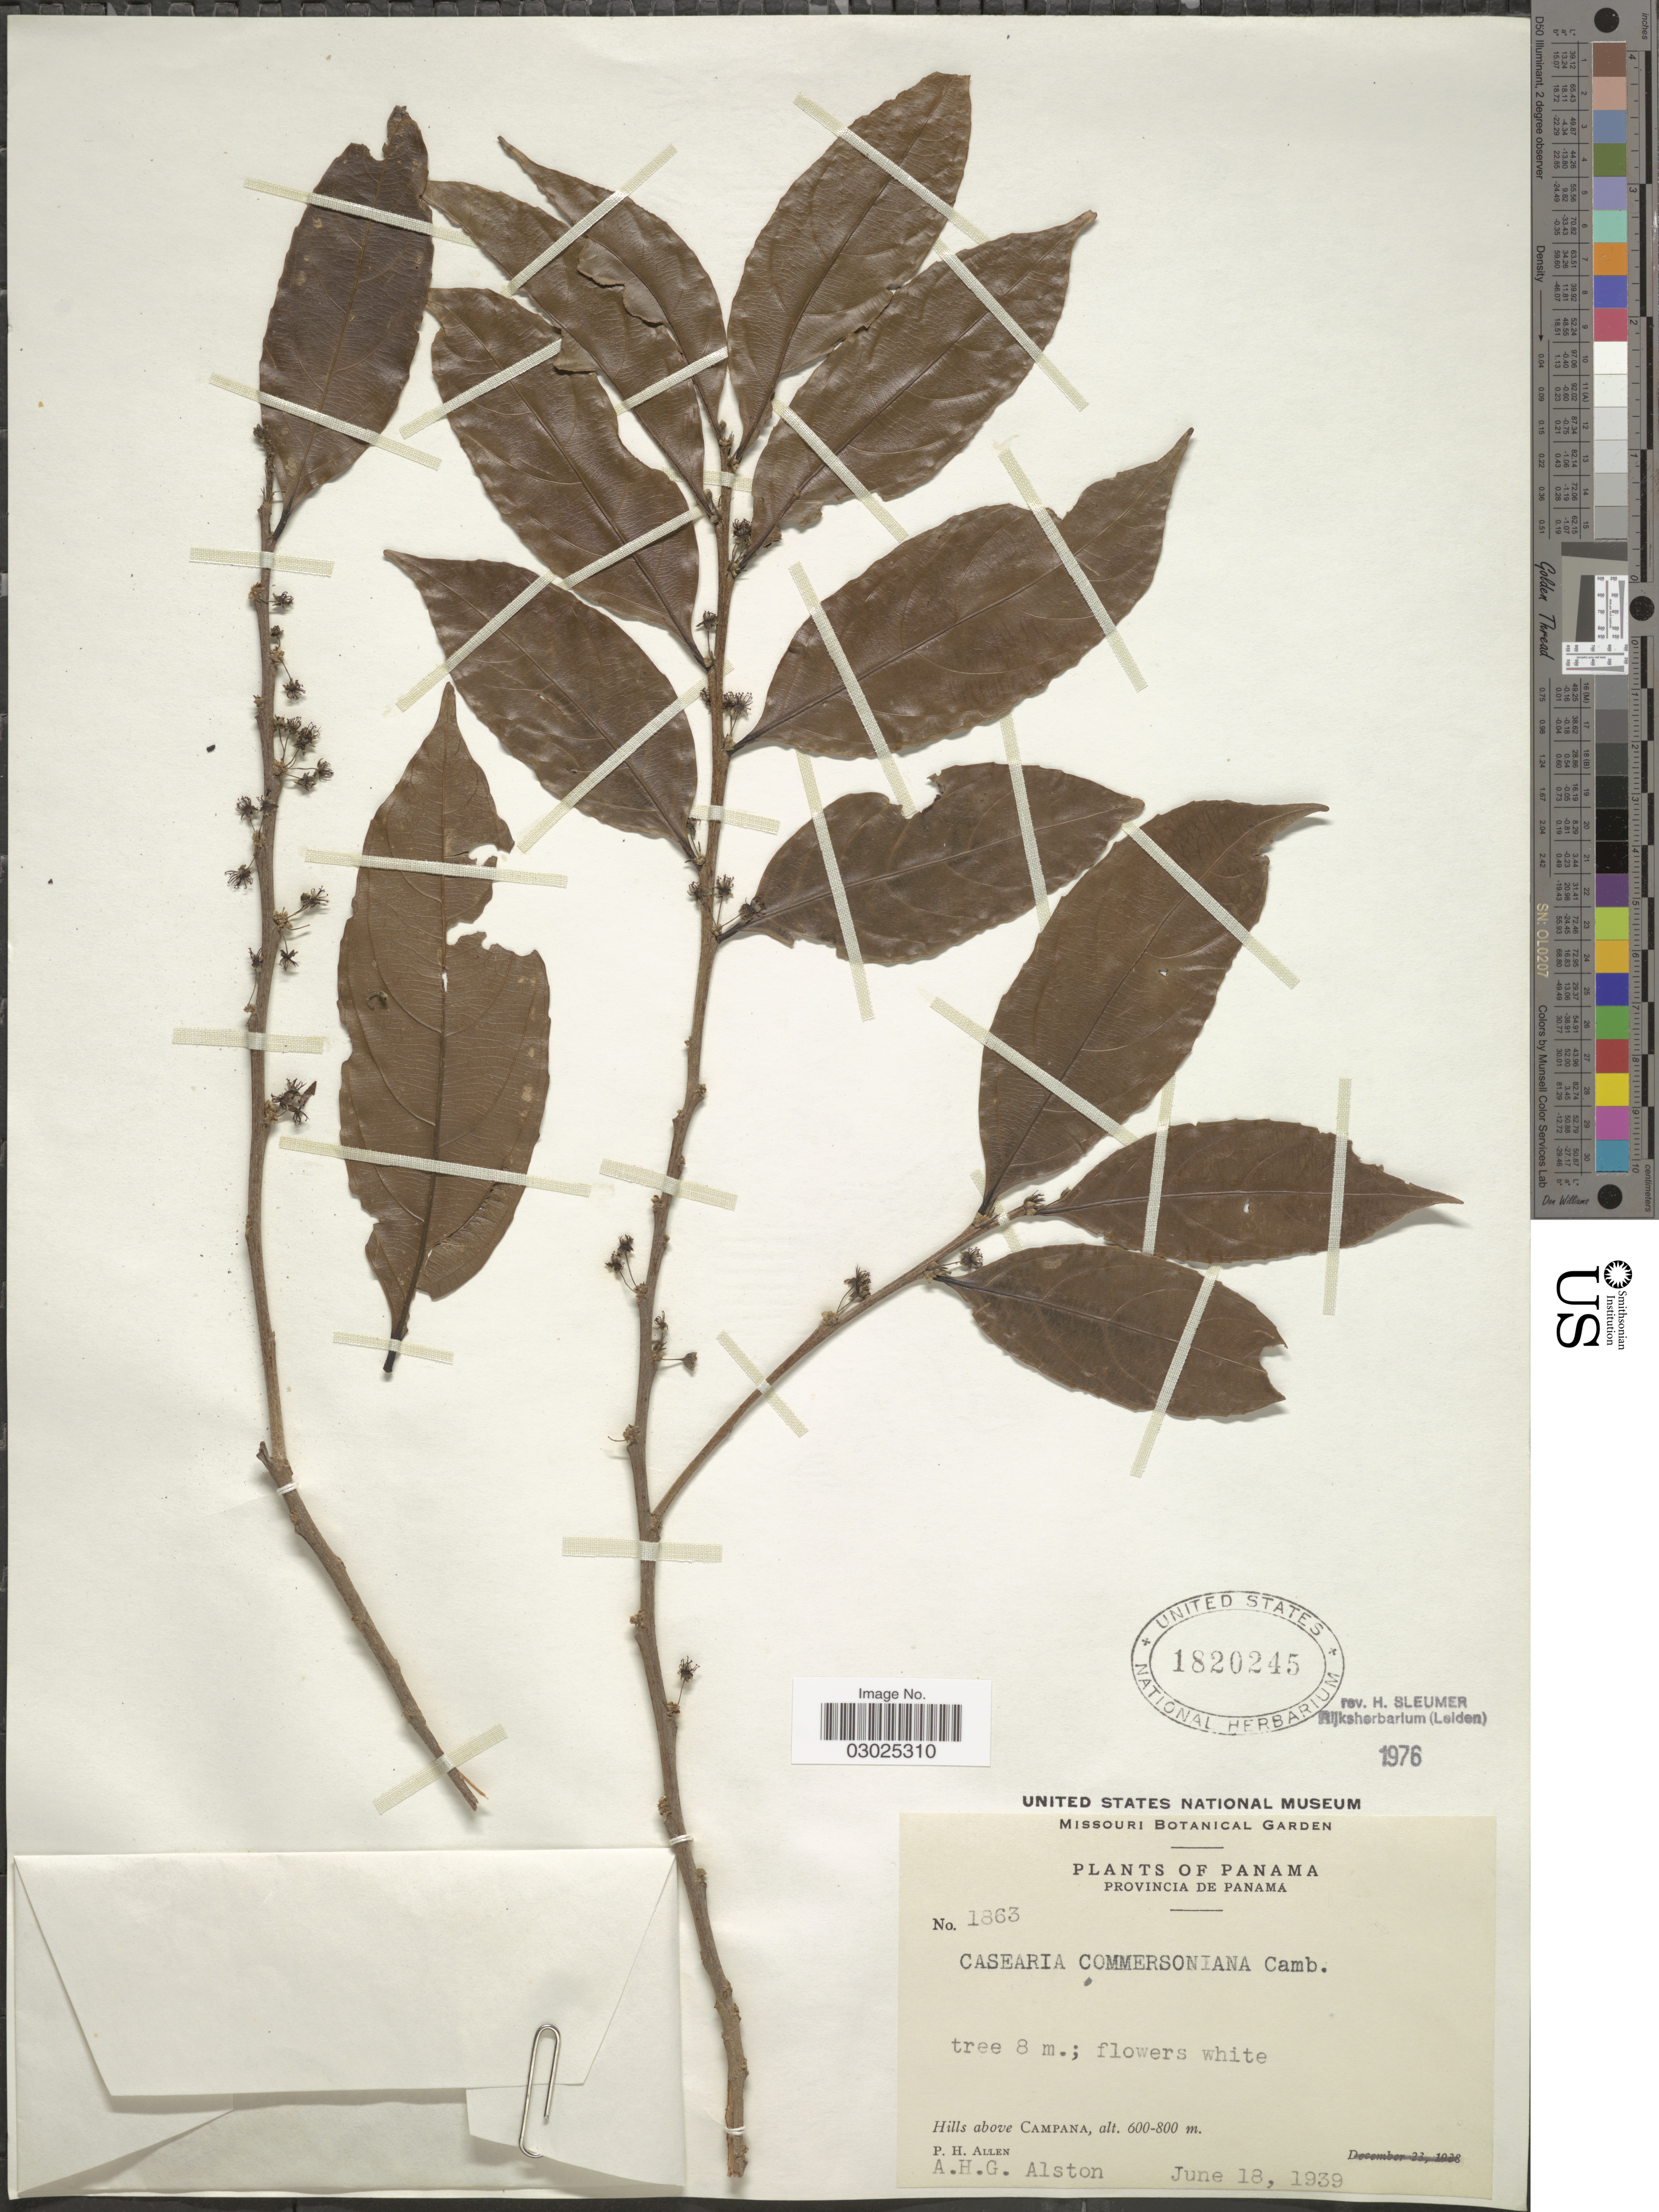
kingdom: Plantae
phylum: Tracheophyta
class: Magnoliopsida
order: Malpighiales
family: Salicaceae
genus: Piparea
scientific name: Piparea dentata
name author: Aubl.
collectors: P. H. Allen & A. H. Alston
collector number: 1863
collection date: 1939-06-18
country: Panama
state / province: Panamá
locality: Hills above Campana.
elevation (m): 600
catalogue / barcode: US 1820245